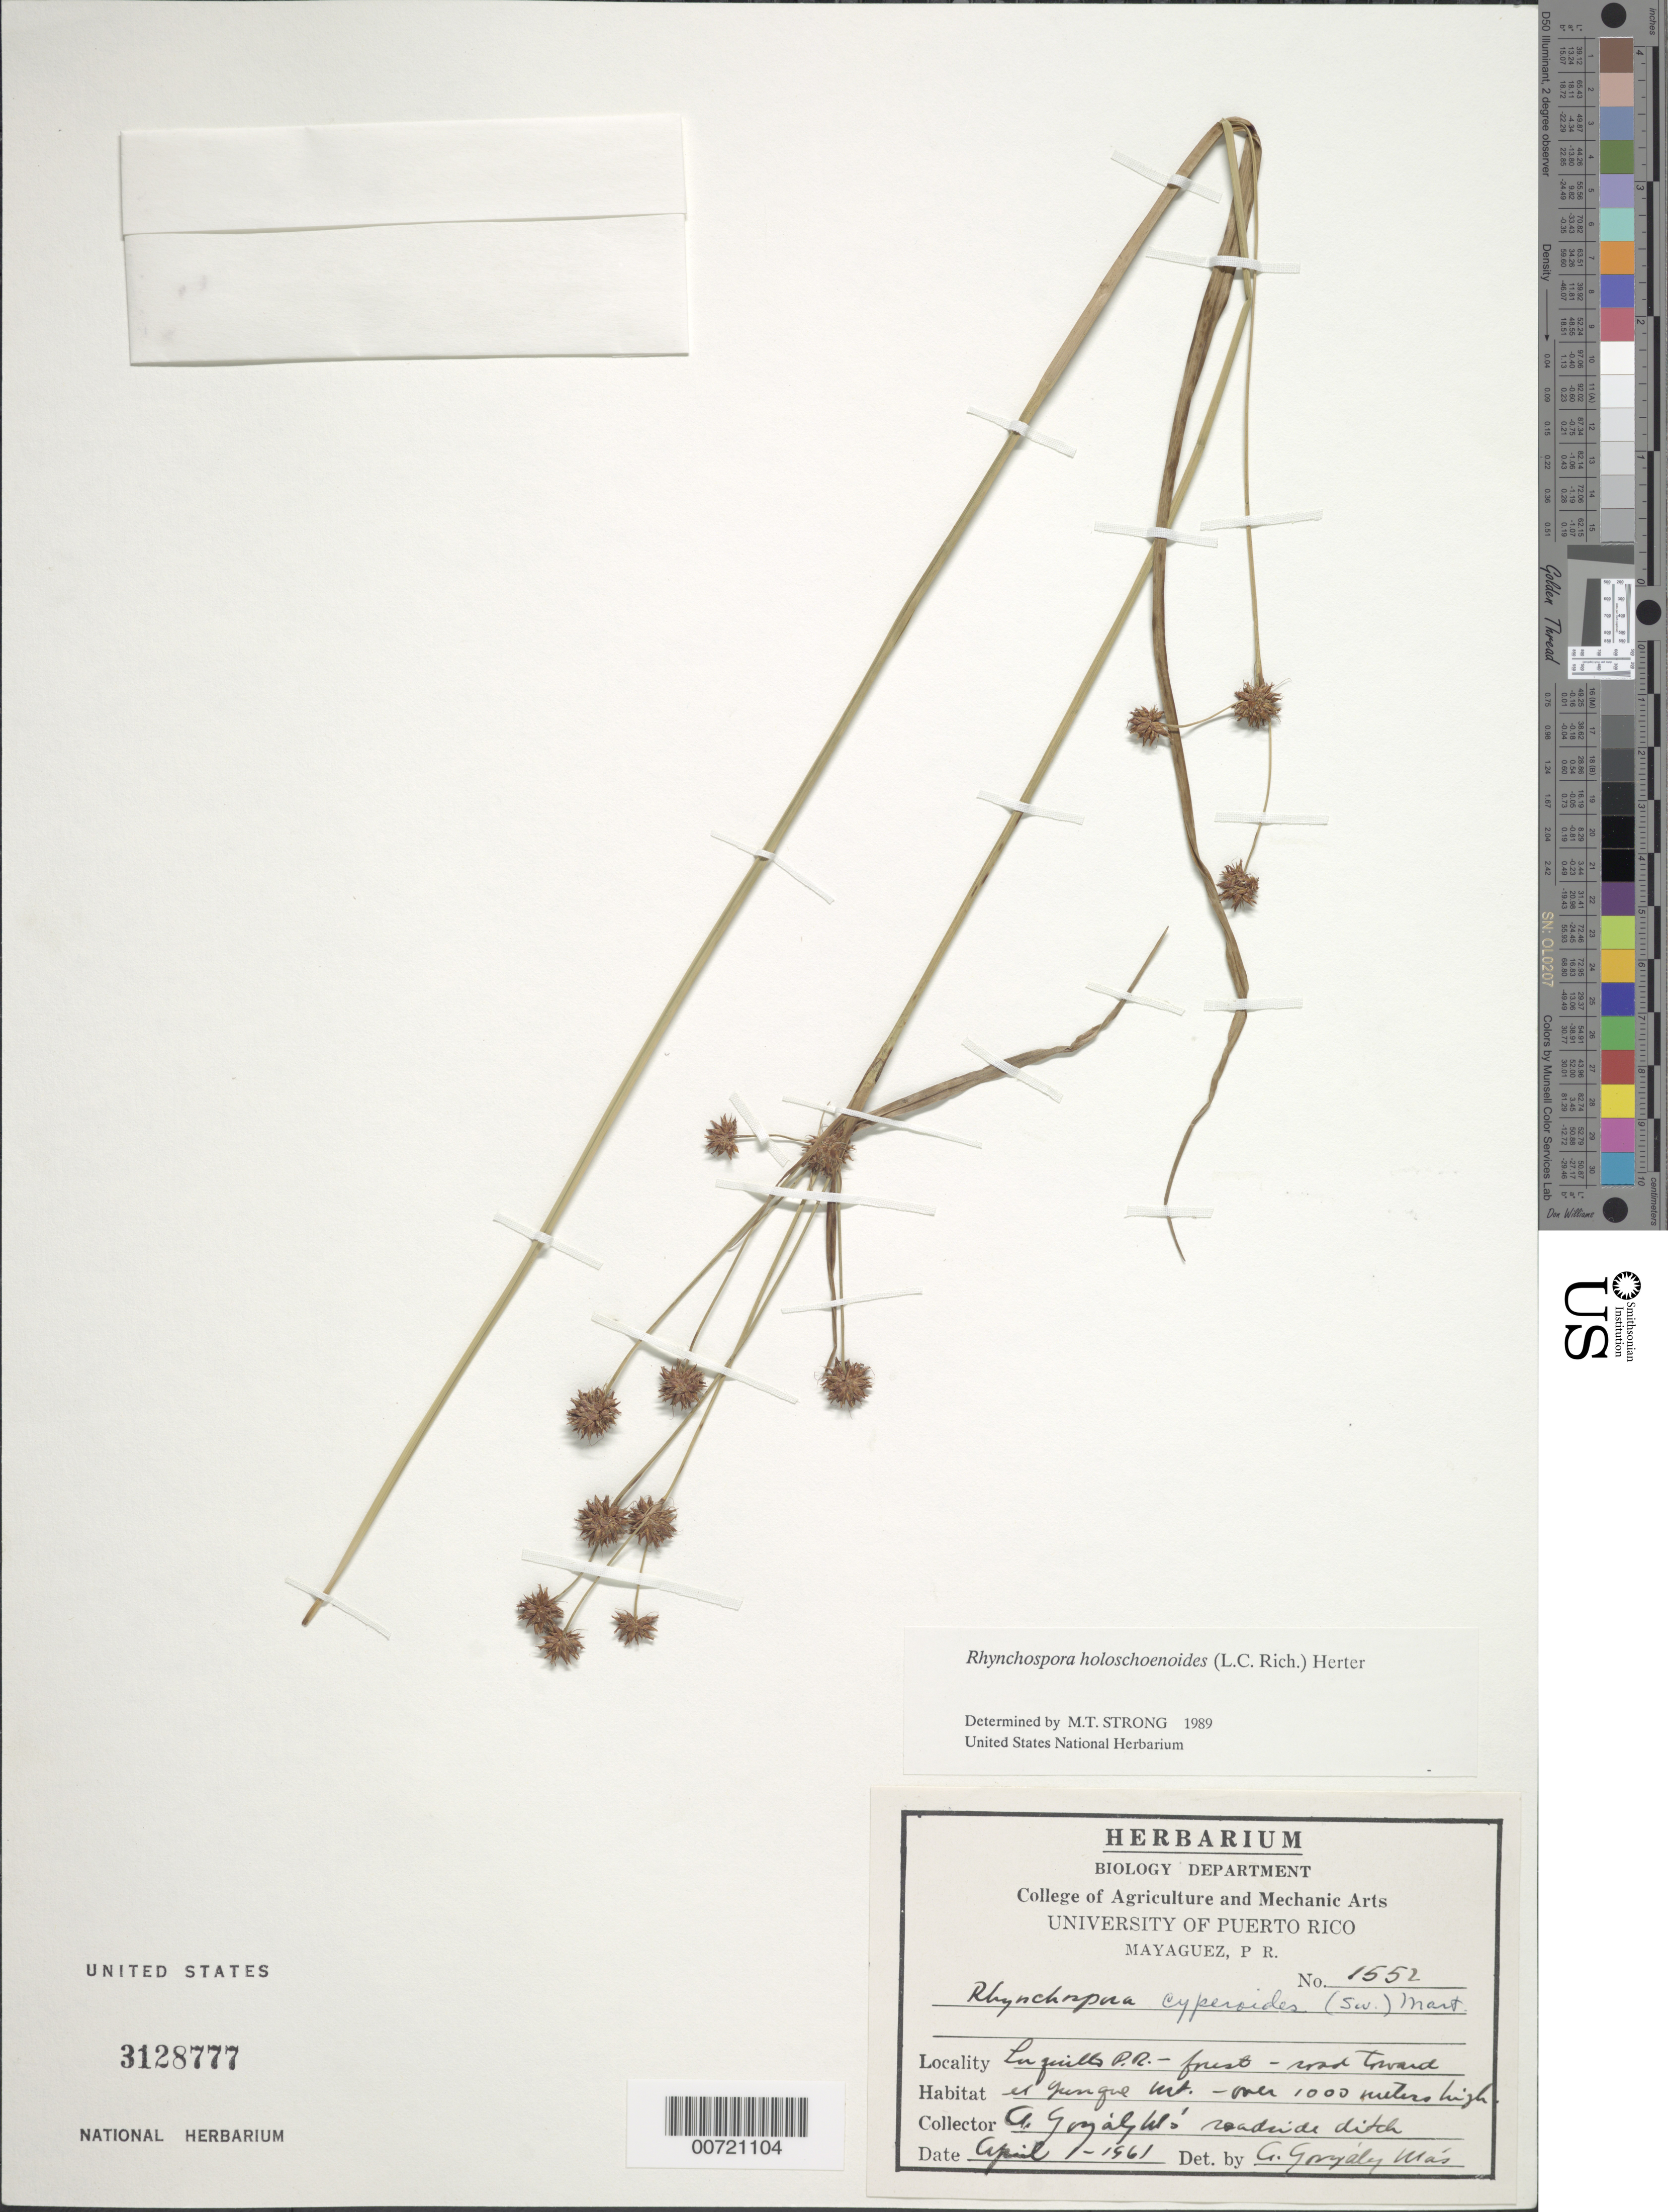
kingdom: Plantae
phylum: Tracheophyta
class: Liliopsida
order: Poales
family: Cyperaceae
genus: Rhynchospora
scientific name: Rhynchospora holoschoenoides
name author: (Rich.) Herter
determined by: Strong, M. T., (US), Smithsonian Institution - National Museum of Natural History (UNITED STATES)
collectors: A. González Más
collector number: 1552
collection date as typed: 01 Apr 1961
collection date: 1961-04-01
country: Puerto Rico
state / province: Luquillo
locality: Luquillo, road toward El Yunque Mt.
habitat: Roadside ditch.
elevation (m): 1000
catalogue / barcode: US 3128777